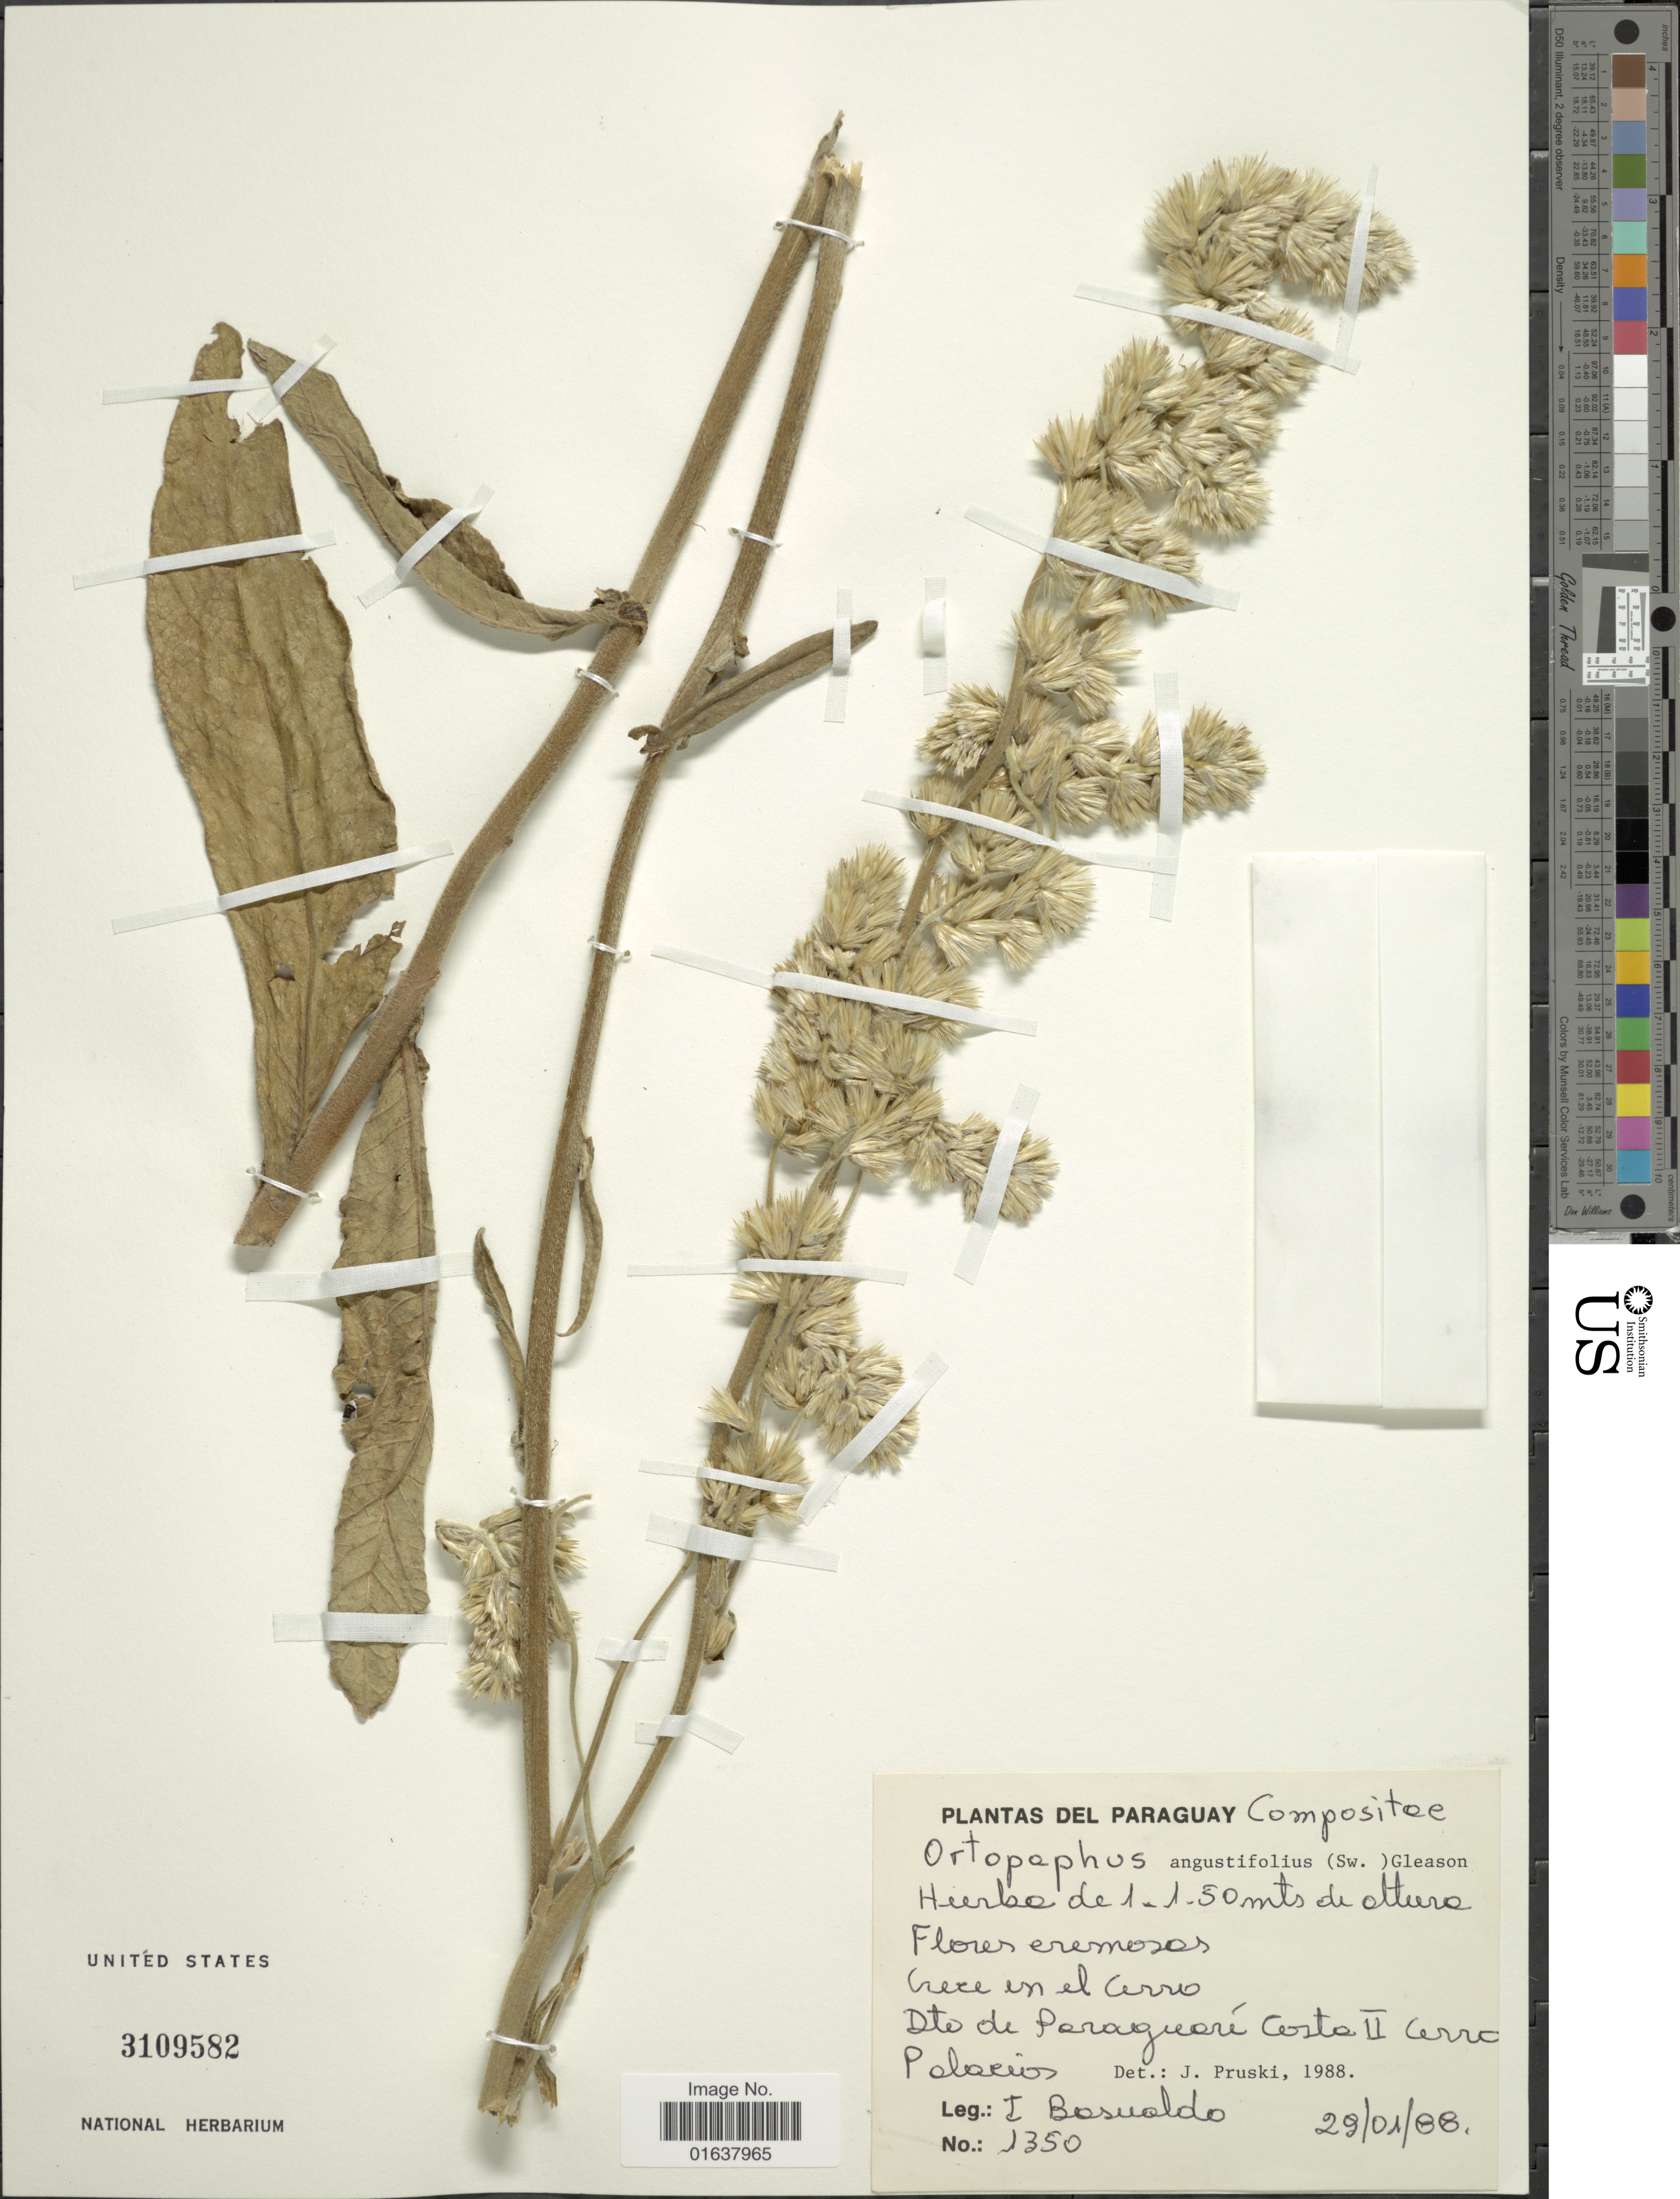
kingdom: Plantae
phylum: Tracheophyta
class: Magnoliopsida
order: Asterales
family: Asteraceae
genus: Orthopappus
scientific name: Orthopappus angustifolius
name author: (Sw.) Gleason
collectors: I. Bosuoldo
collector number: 1350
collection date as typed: Transcribed d/m/y: 29/1/88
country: Paraguay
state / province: Paraguari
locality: Crere en el Cerro. Dto de Paraguari Costa II Cerro Polorios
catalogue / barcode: US 3109582